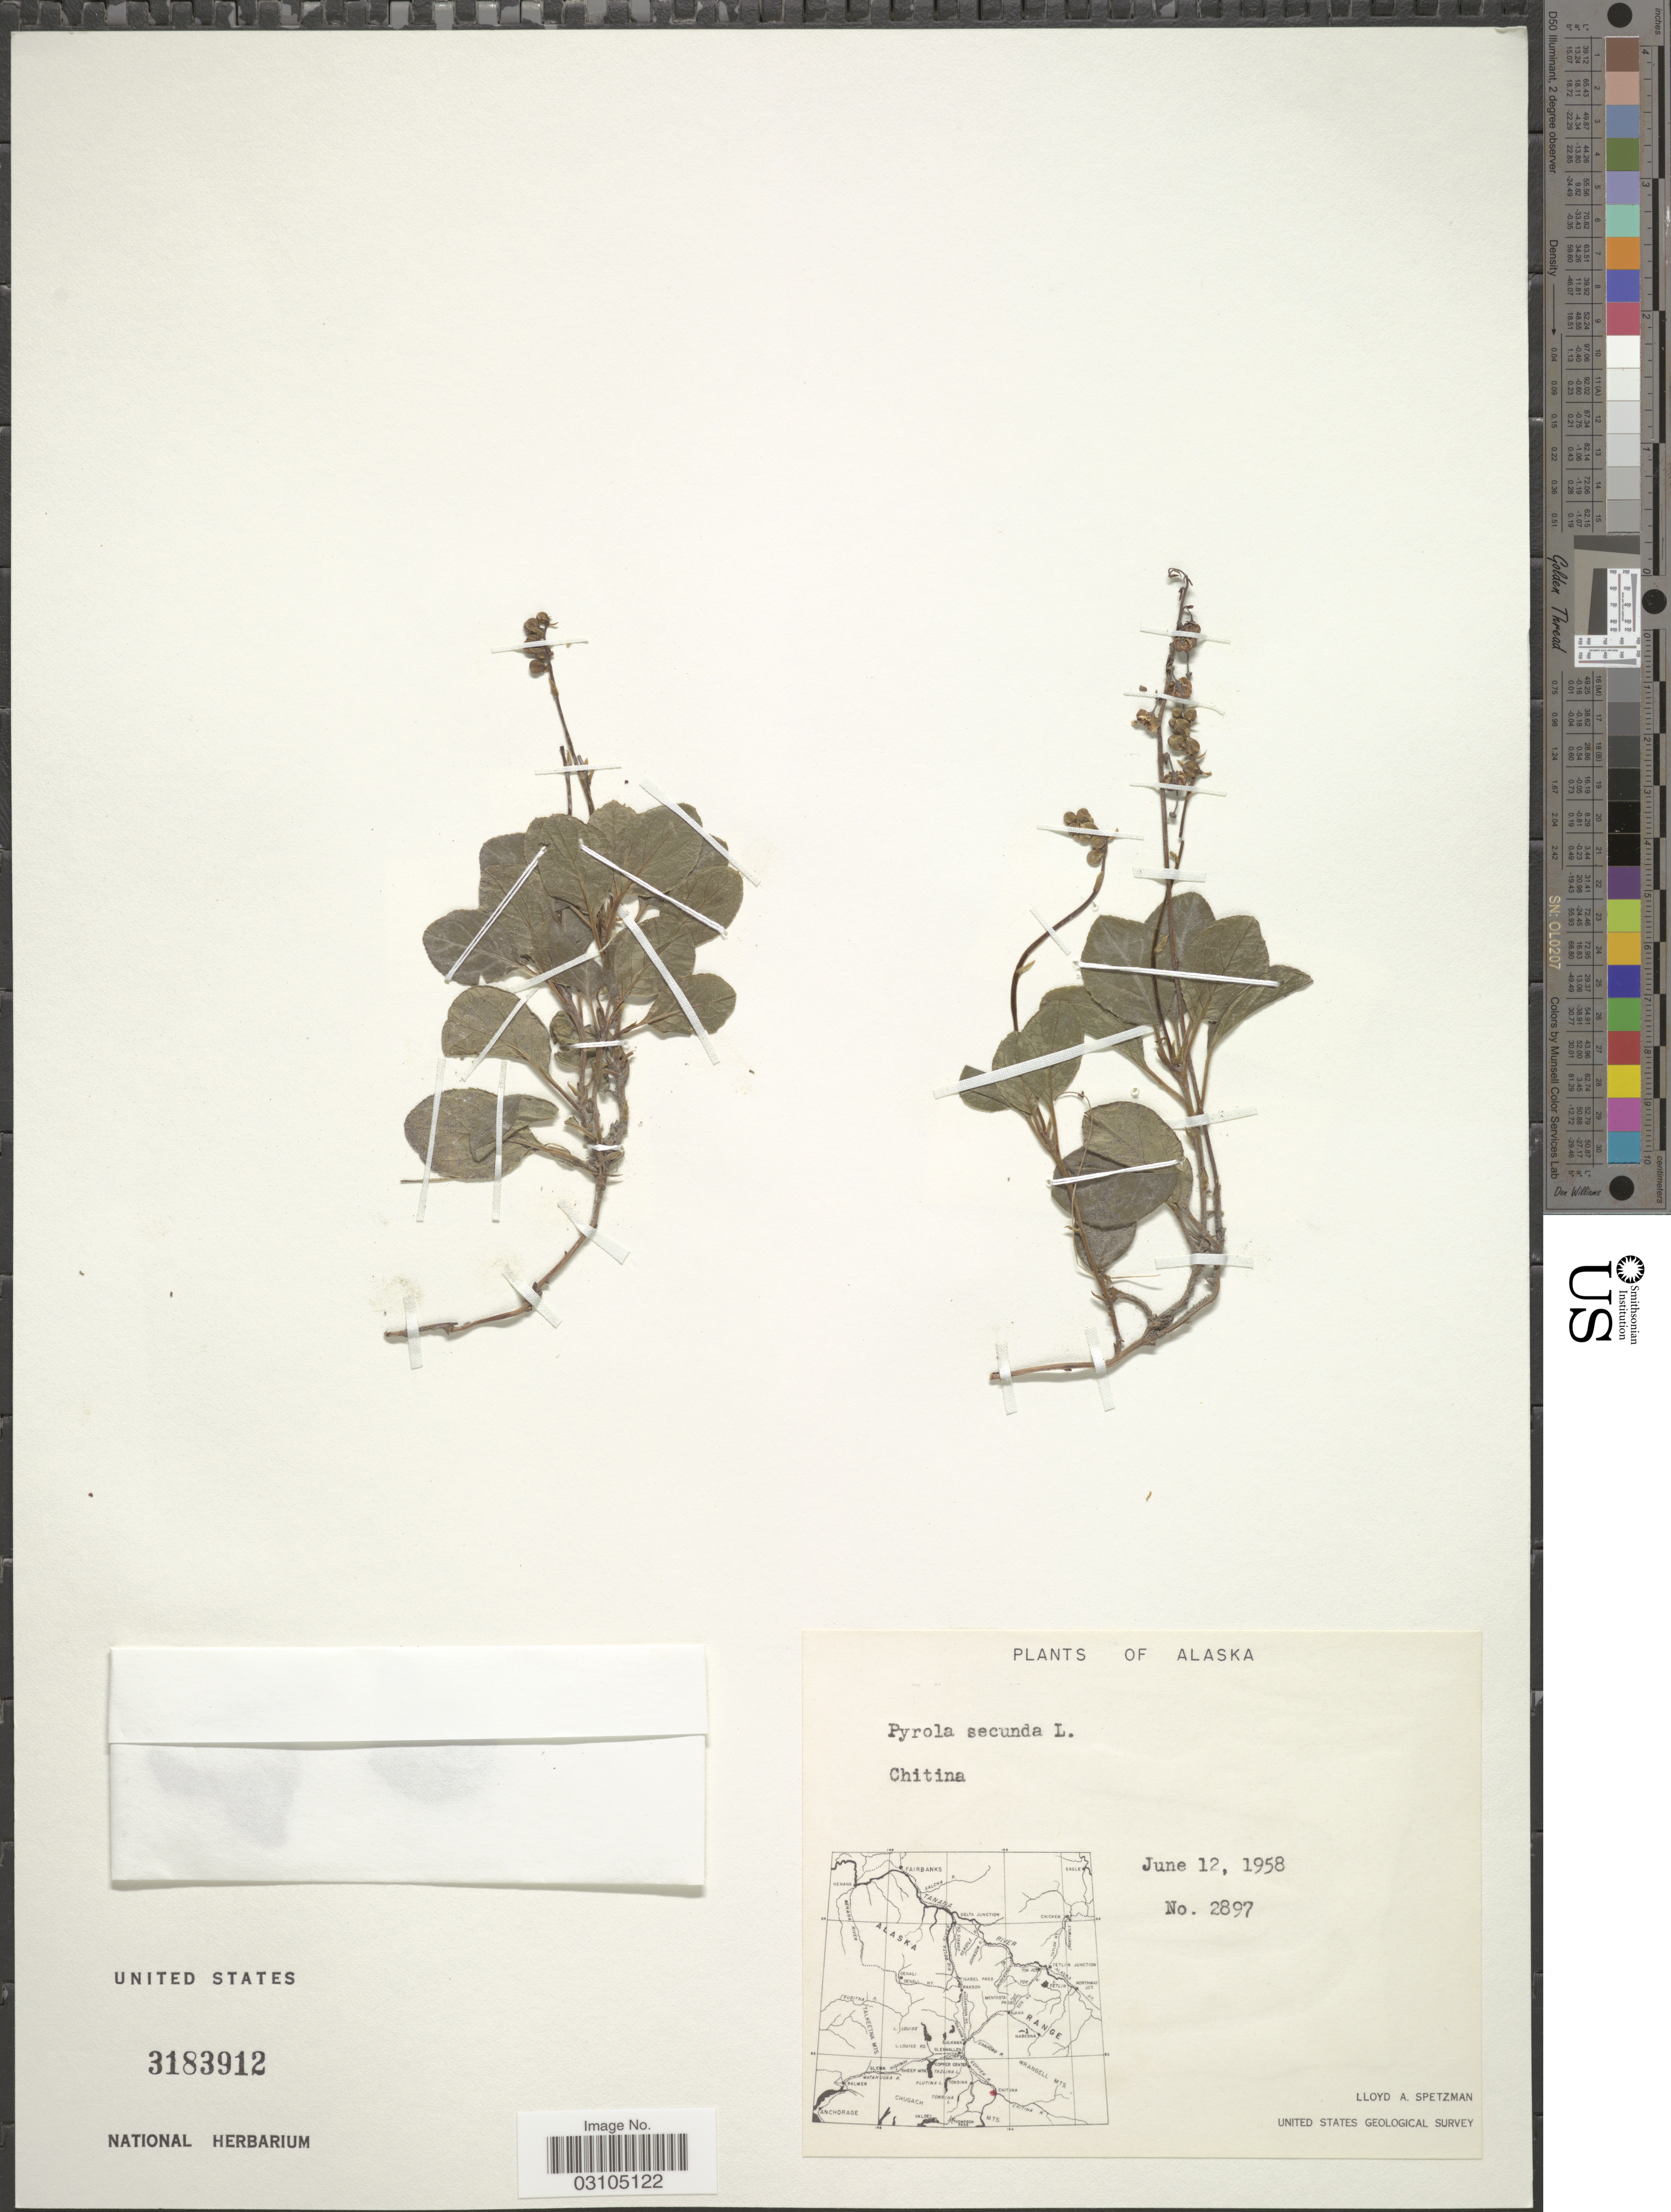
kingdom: Plantae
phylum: Tracheophyta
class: Magnoliopsida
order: Ericales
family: Ericaceae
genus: Orthilia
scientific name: Orthilia secunda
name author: (L.) House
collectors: L. Spetzman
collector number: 2897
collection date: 1958-06-12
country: United States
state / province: Alaska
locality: Chitina.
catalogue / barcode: US 3183912